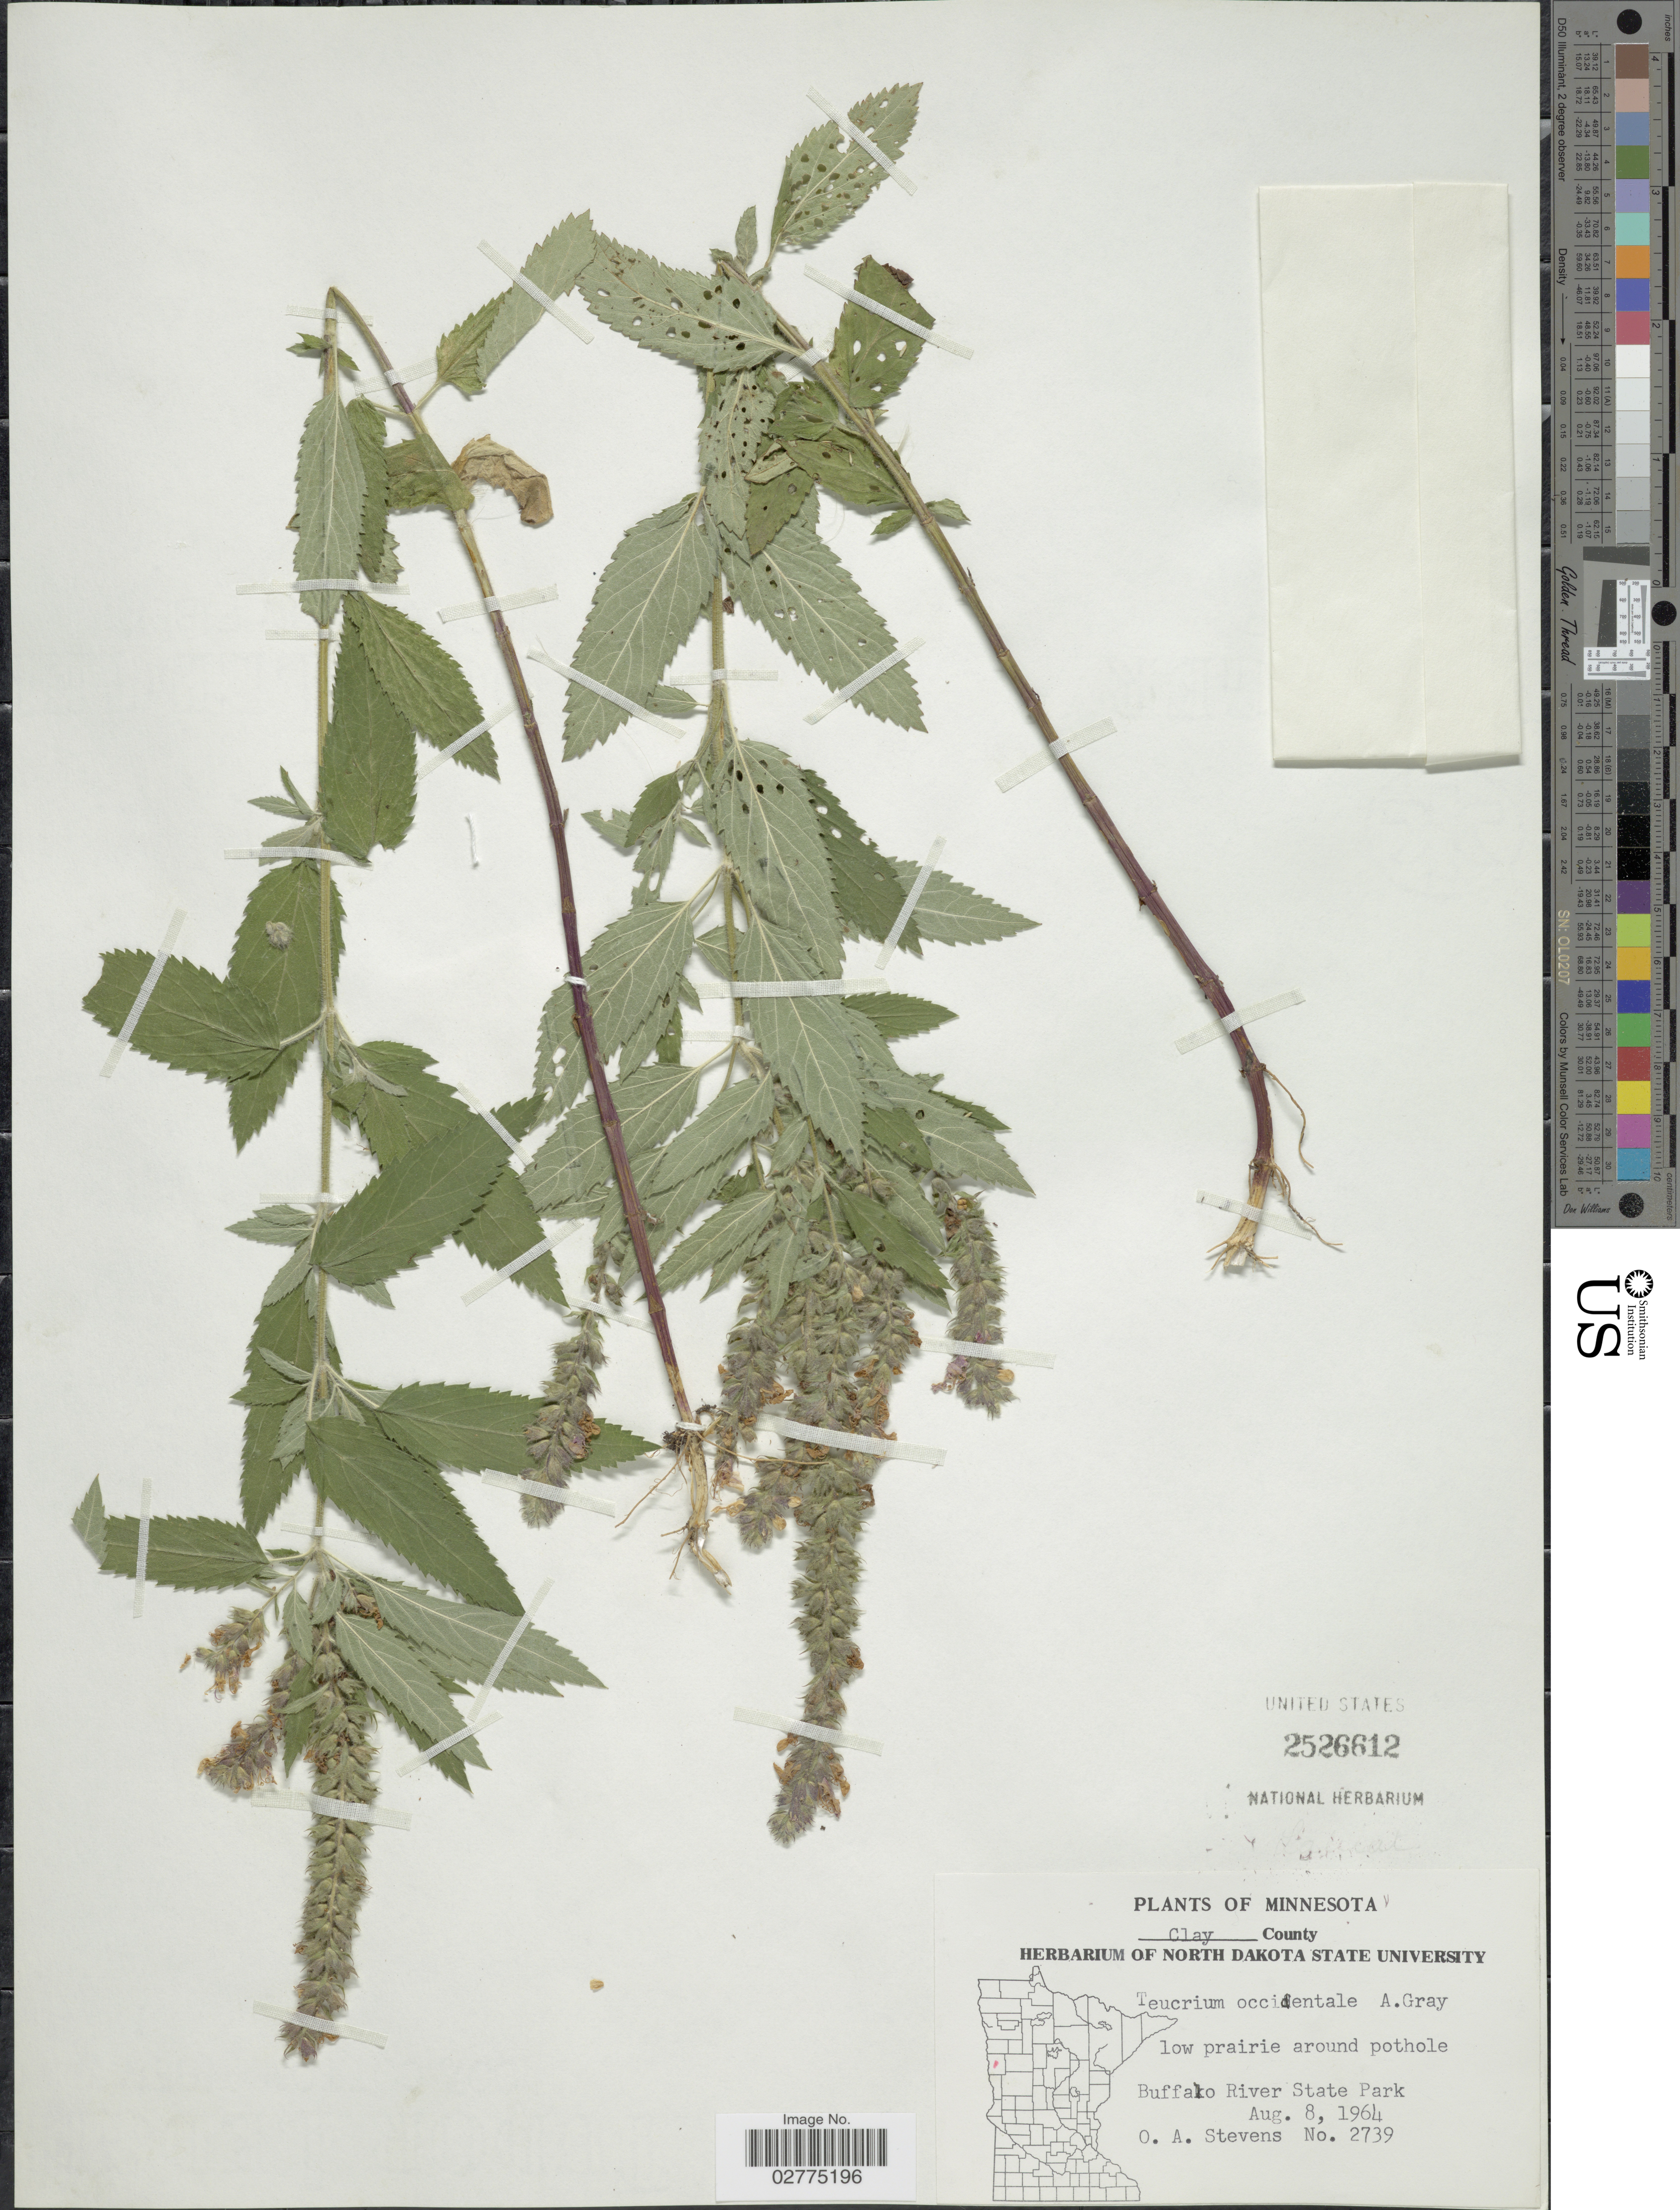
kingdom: Plantae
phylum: Tracheophyta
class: Magnoliopsida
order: Lamiales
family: Lamiaceae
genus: Teucrium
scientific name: Teucrium canadense var. occidentale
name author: (A. Gray) E. M. McClint. & Epling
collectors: O. A. Stevens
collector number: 2739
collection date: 1964-08-08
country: United States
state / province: Minnesota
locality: Clay County, Buffalo River State Park.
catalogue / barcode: US 2526612